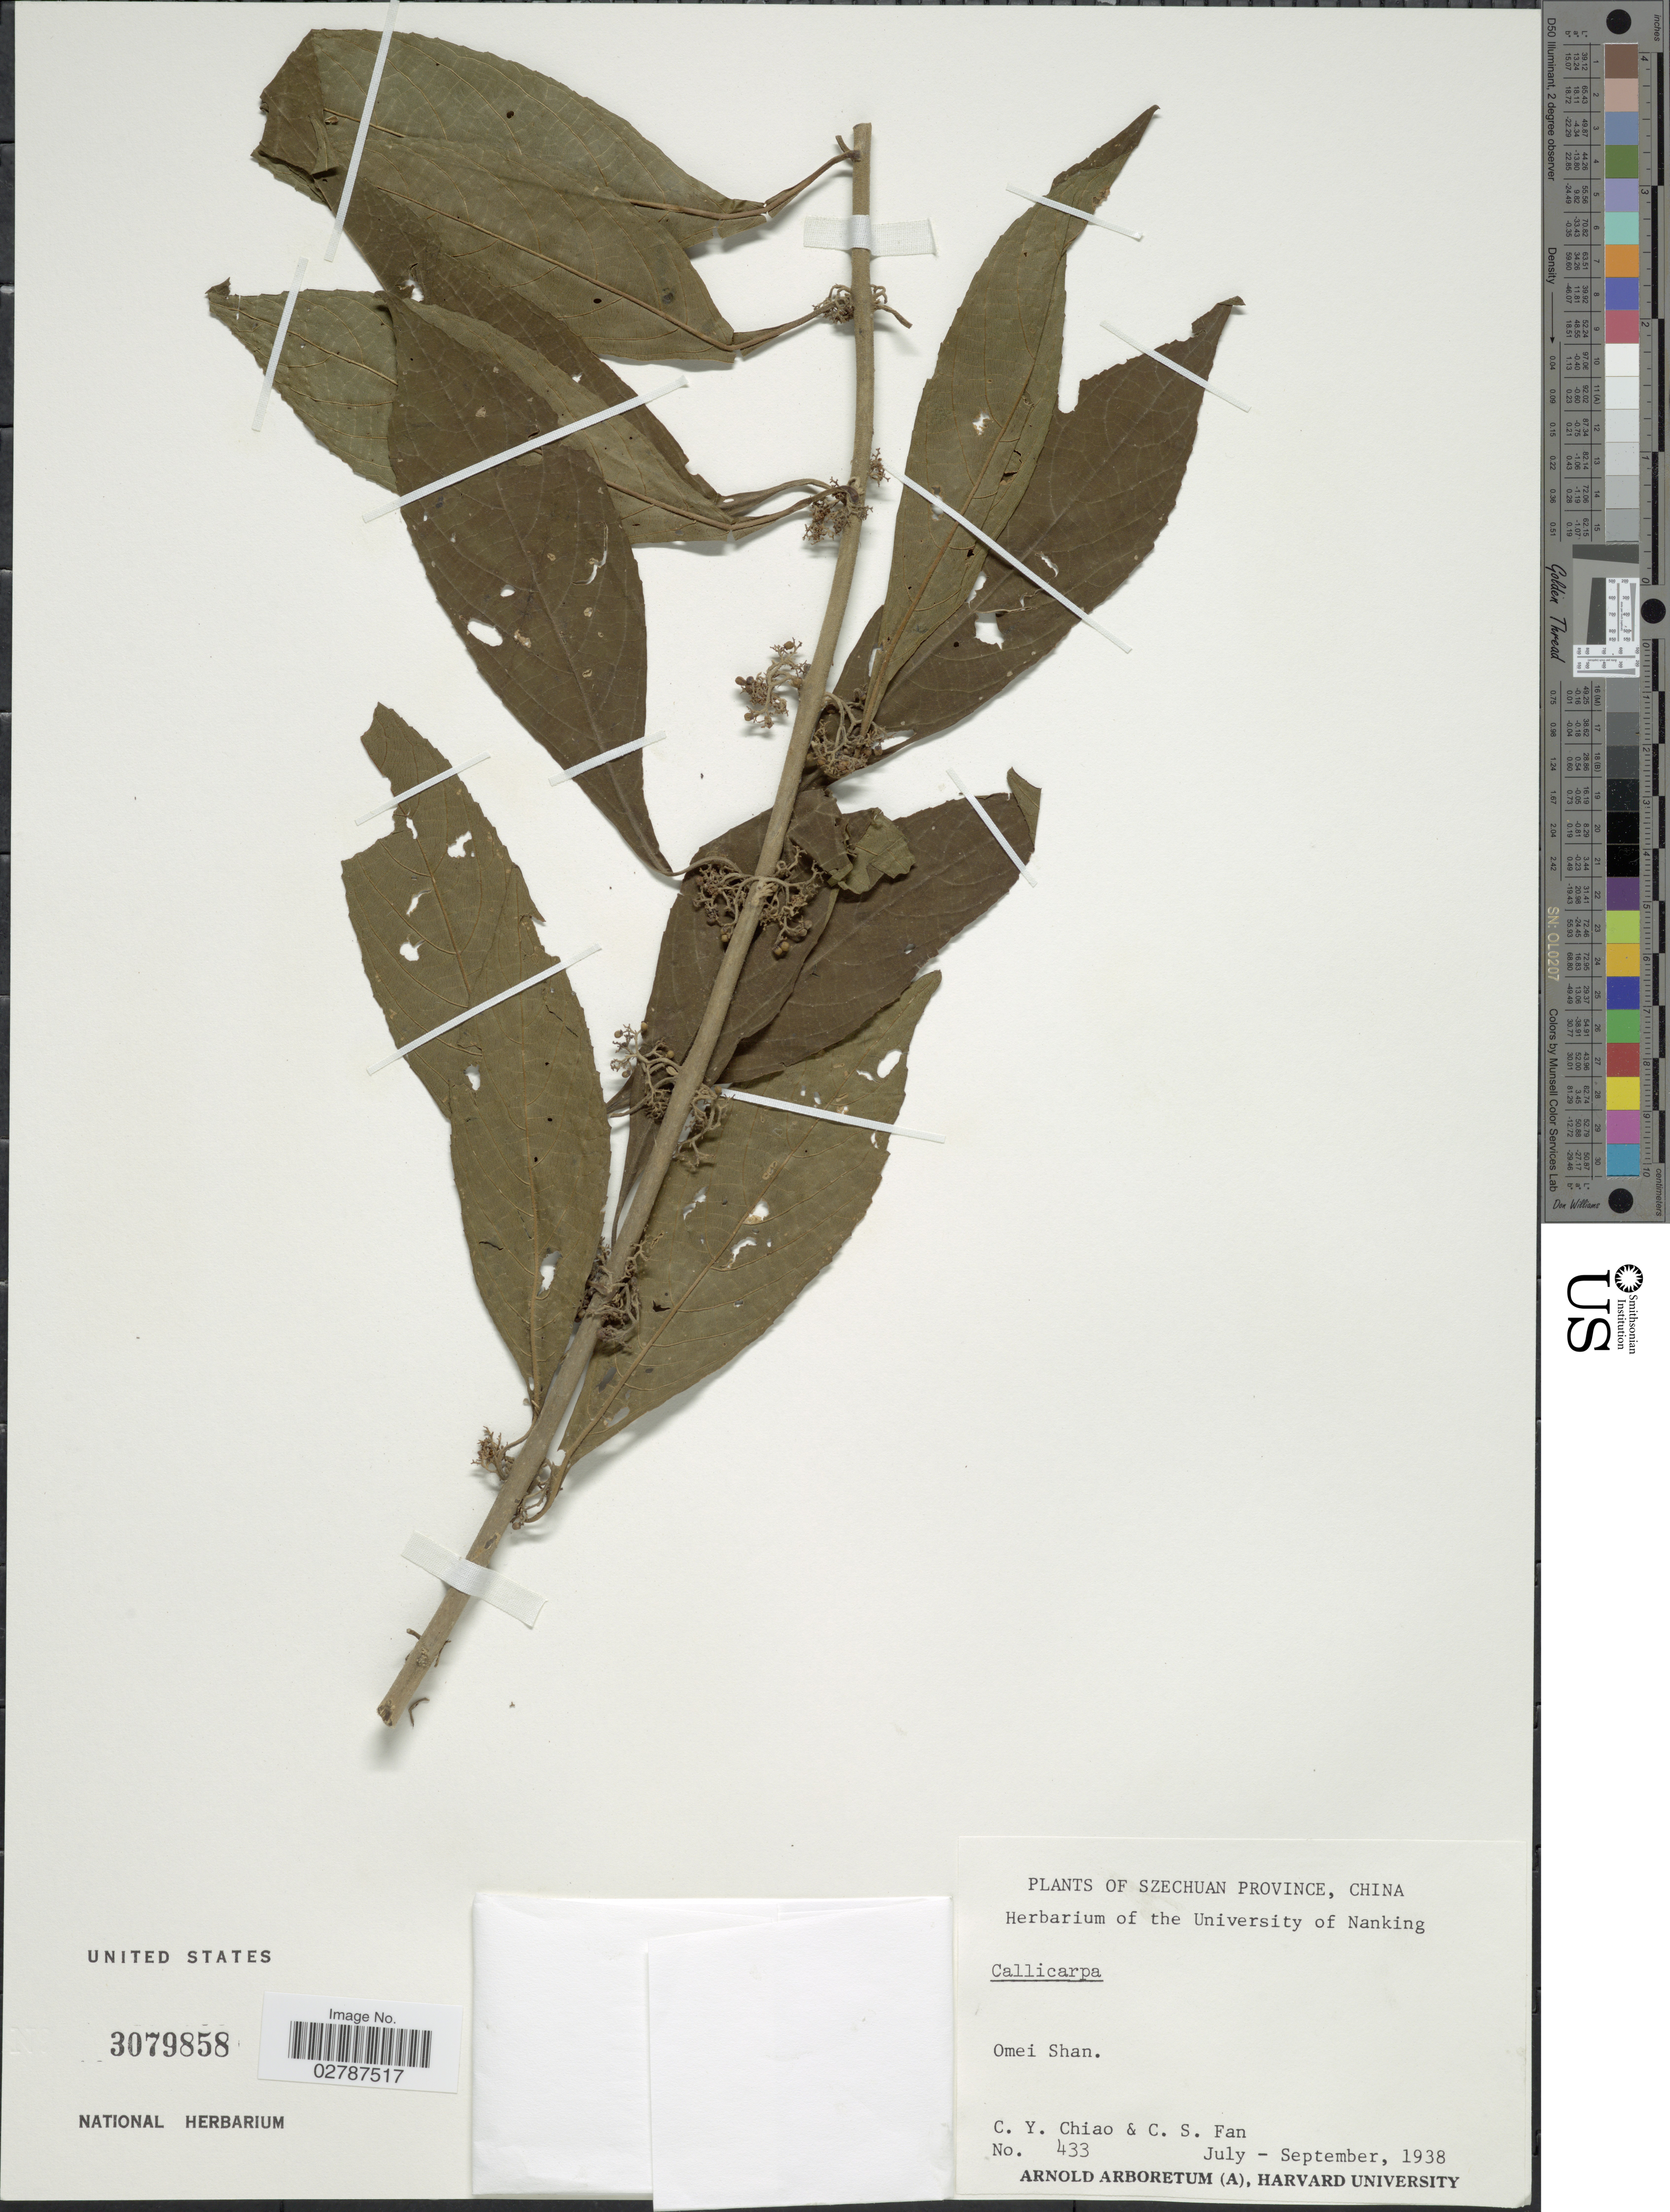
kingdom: Plantae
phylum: Tracheophyta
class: Magnoliopsida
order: Lamiales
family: Lamiaceae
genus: Callicarpa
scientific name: Callicarpa sp.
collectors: C. Y. Chiao & C. S. Fan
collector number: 433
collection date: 1938-07/1938-09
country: China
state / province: Sichuan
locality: Szechuan Province. Omei Shan.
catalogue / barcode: US 3079858